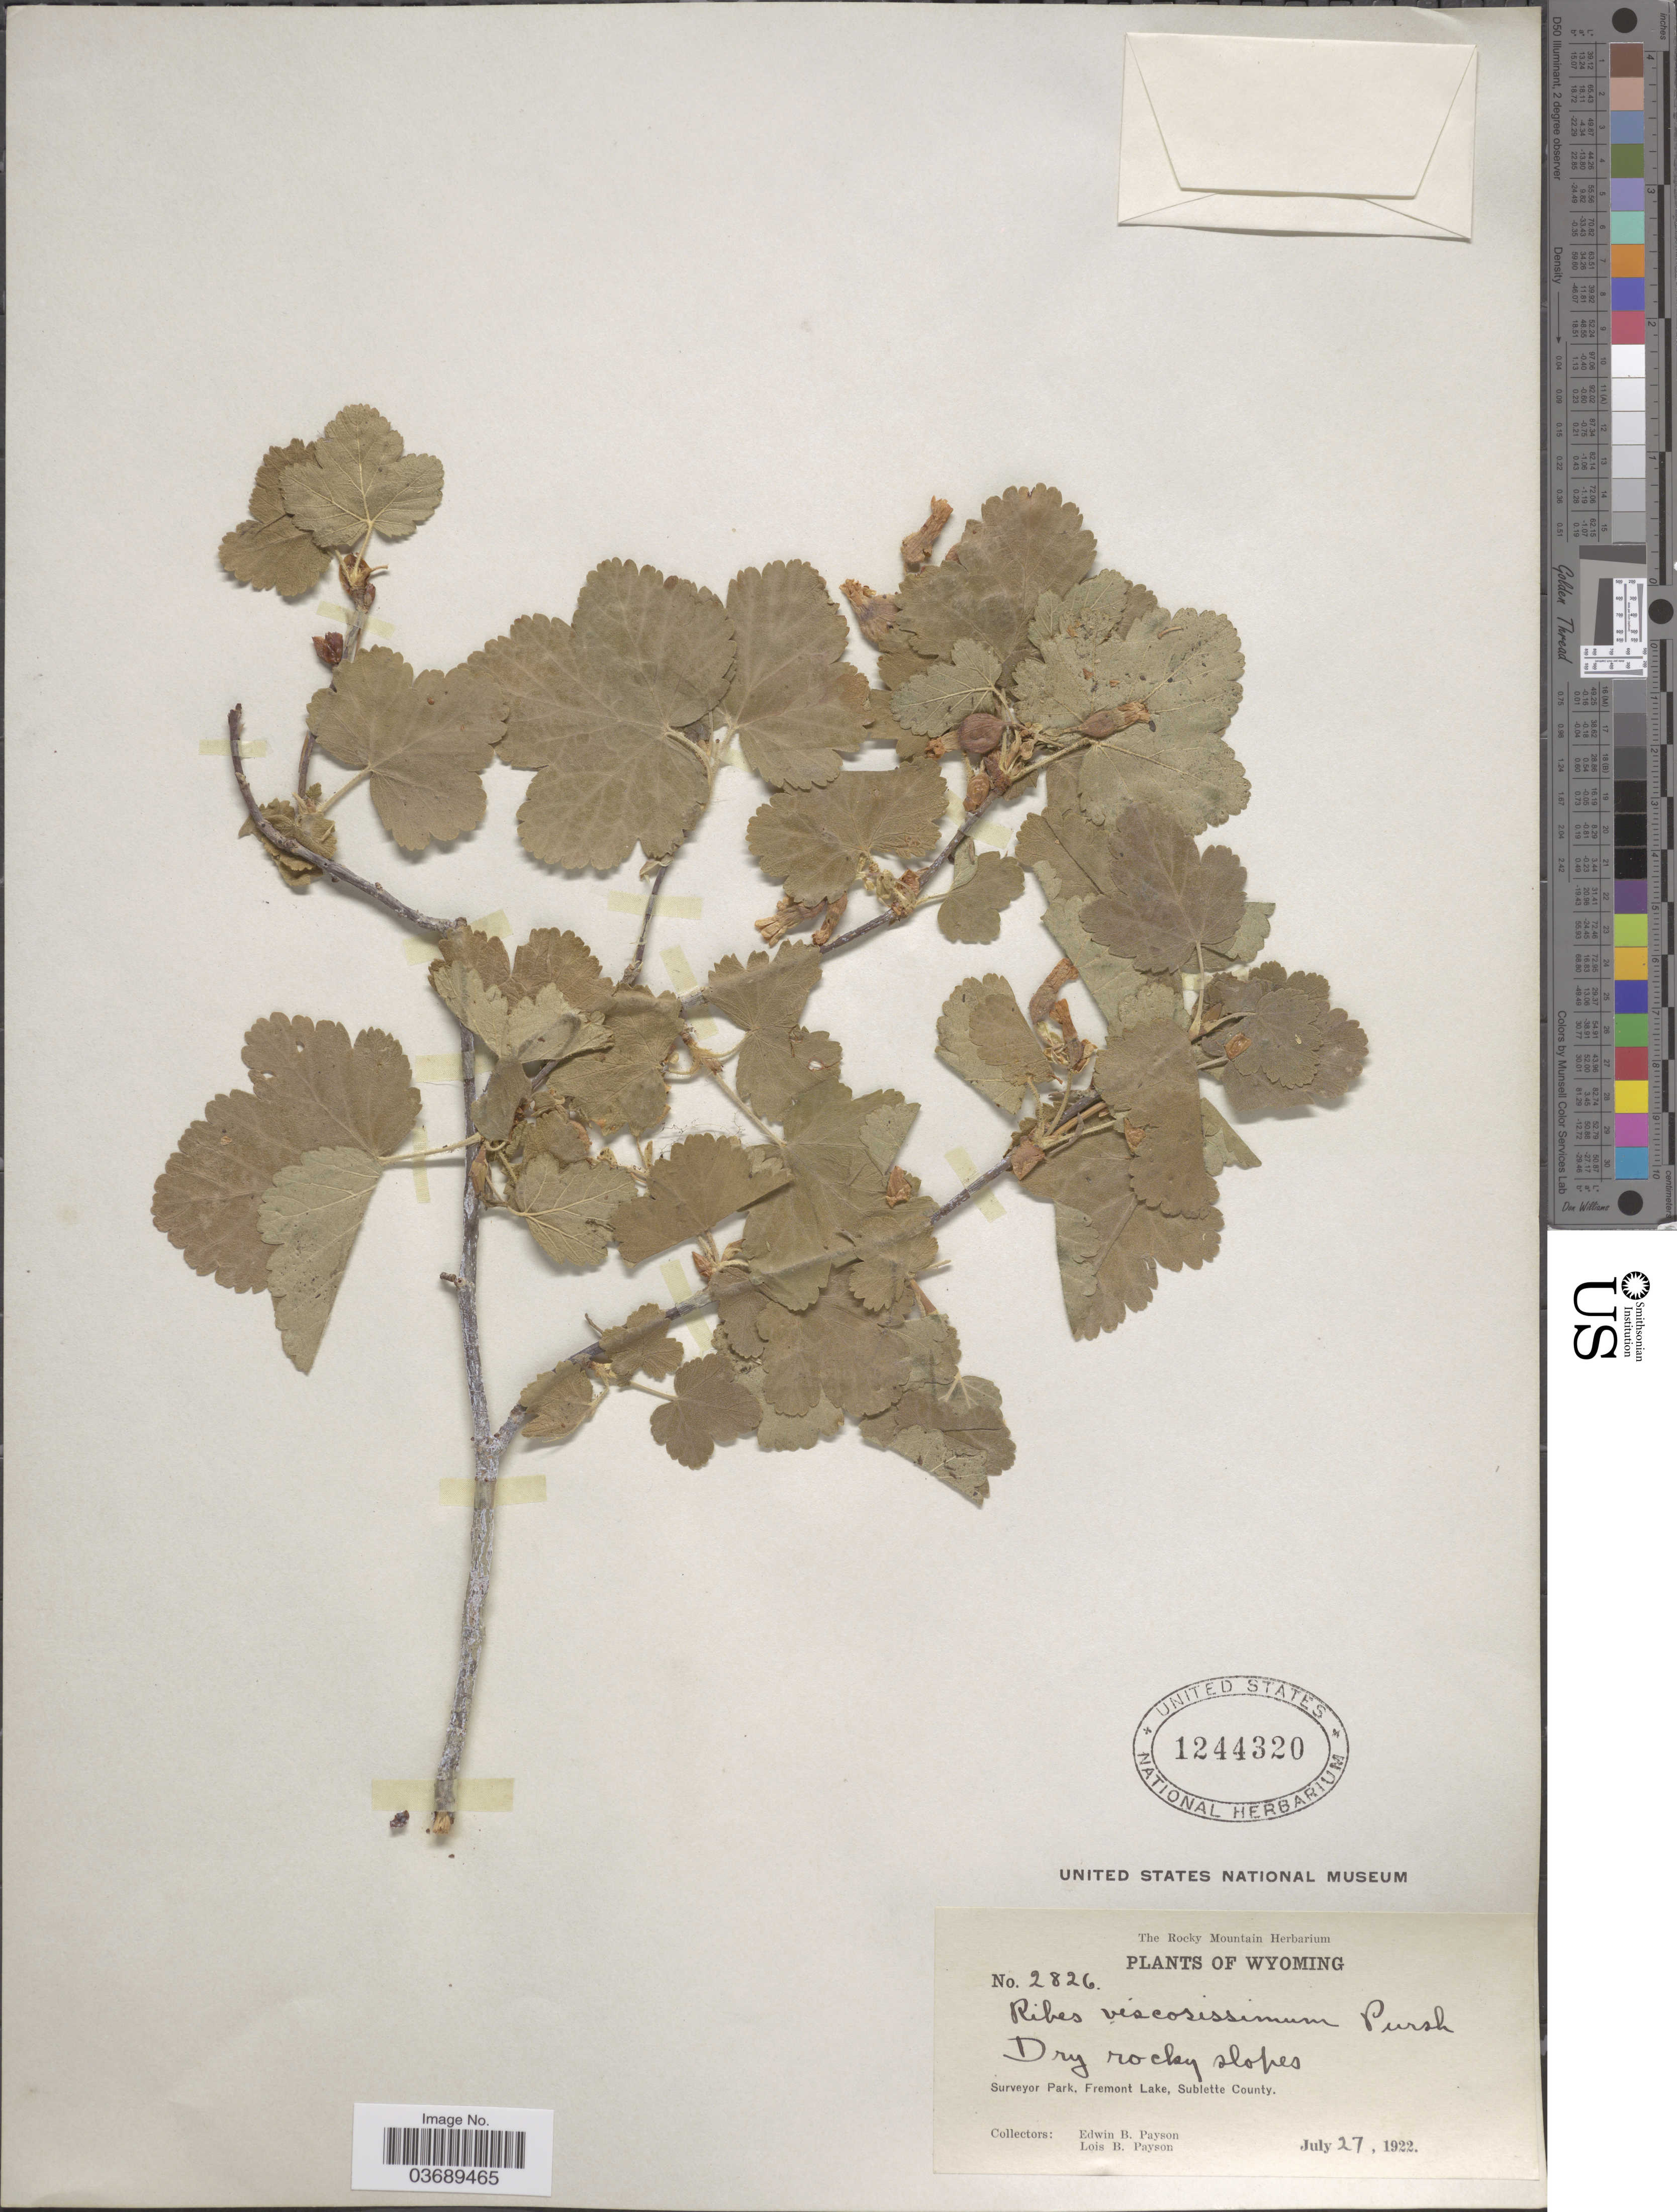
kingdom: Plantae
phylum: Tracheophyta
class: Magnoliopsida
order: Saxifragales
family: Grossulariaceae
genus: Ribes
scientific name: Ribes viscosissimum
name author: Pursh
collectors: E. B. Payson & L. Payson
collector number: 2826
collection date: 1922-07-27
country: United States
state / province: Wyoming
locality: Dry rocky slopes. Surveyor Park, Fremont Lake, Sublette County.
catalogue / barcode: US 1244320